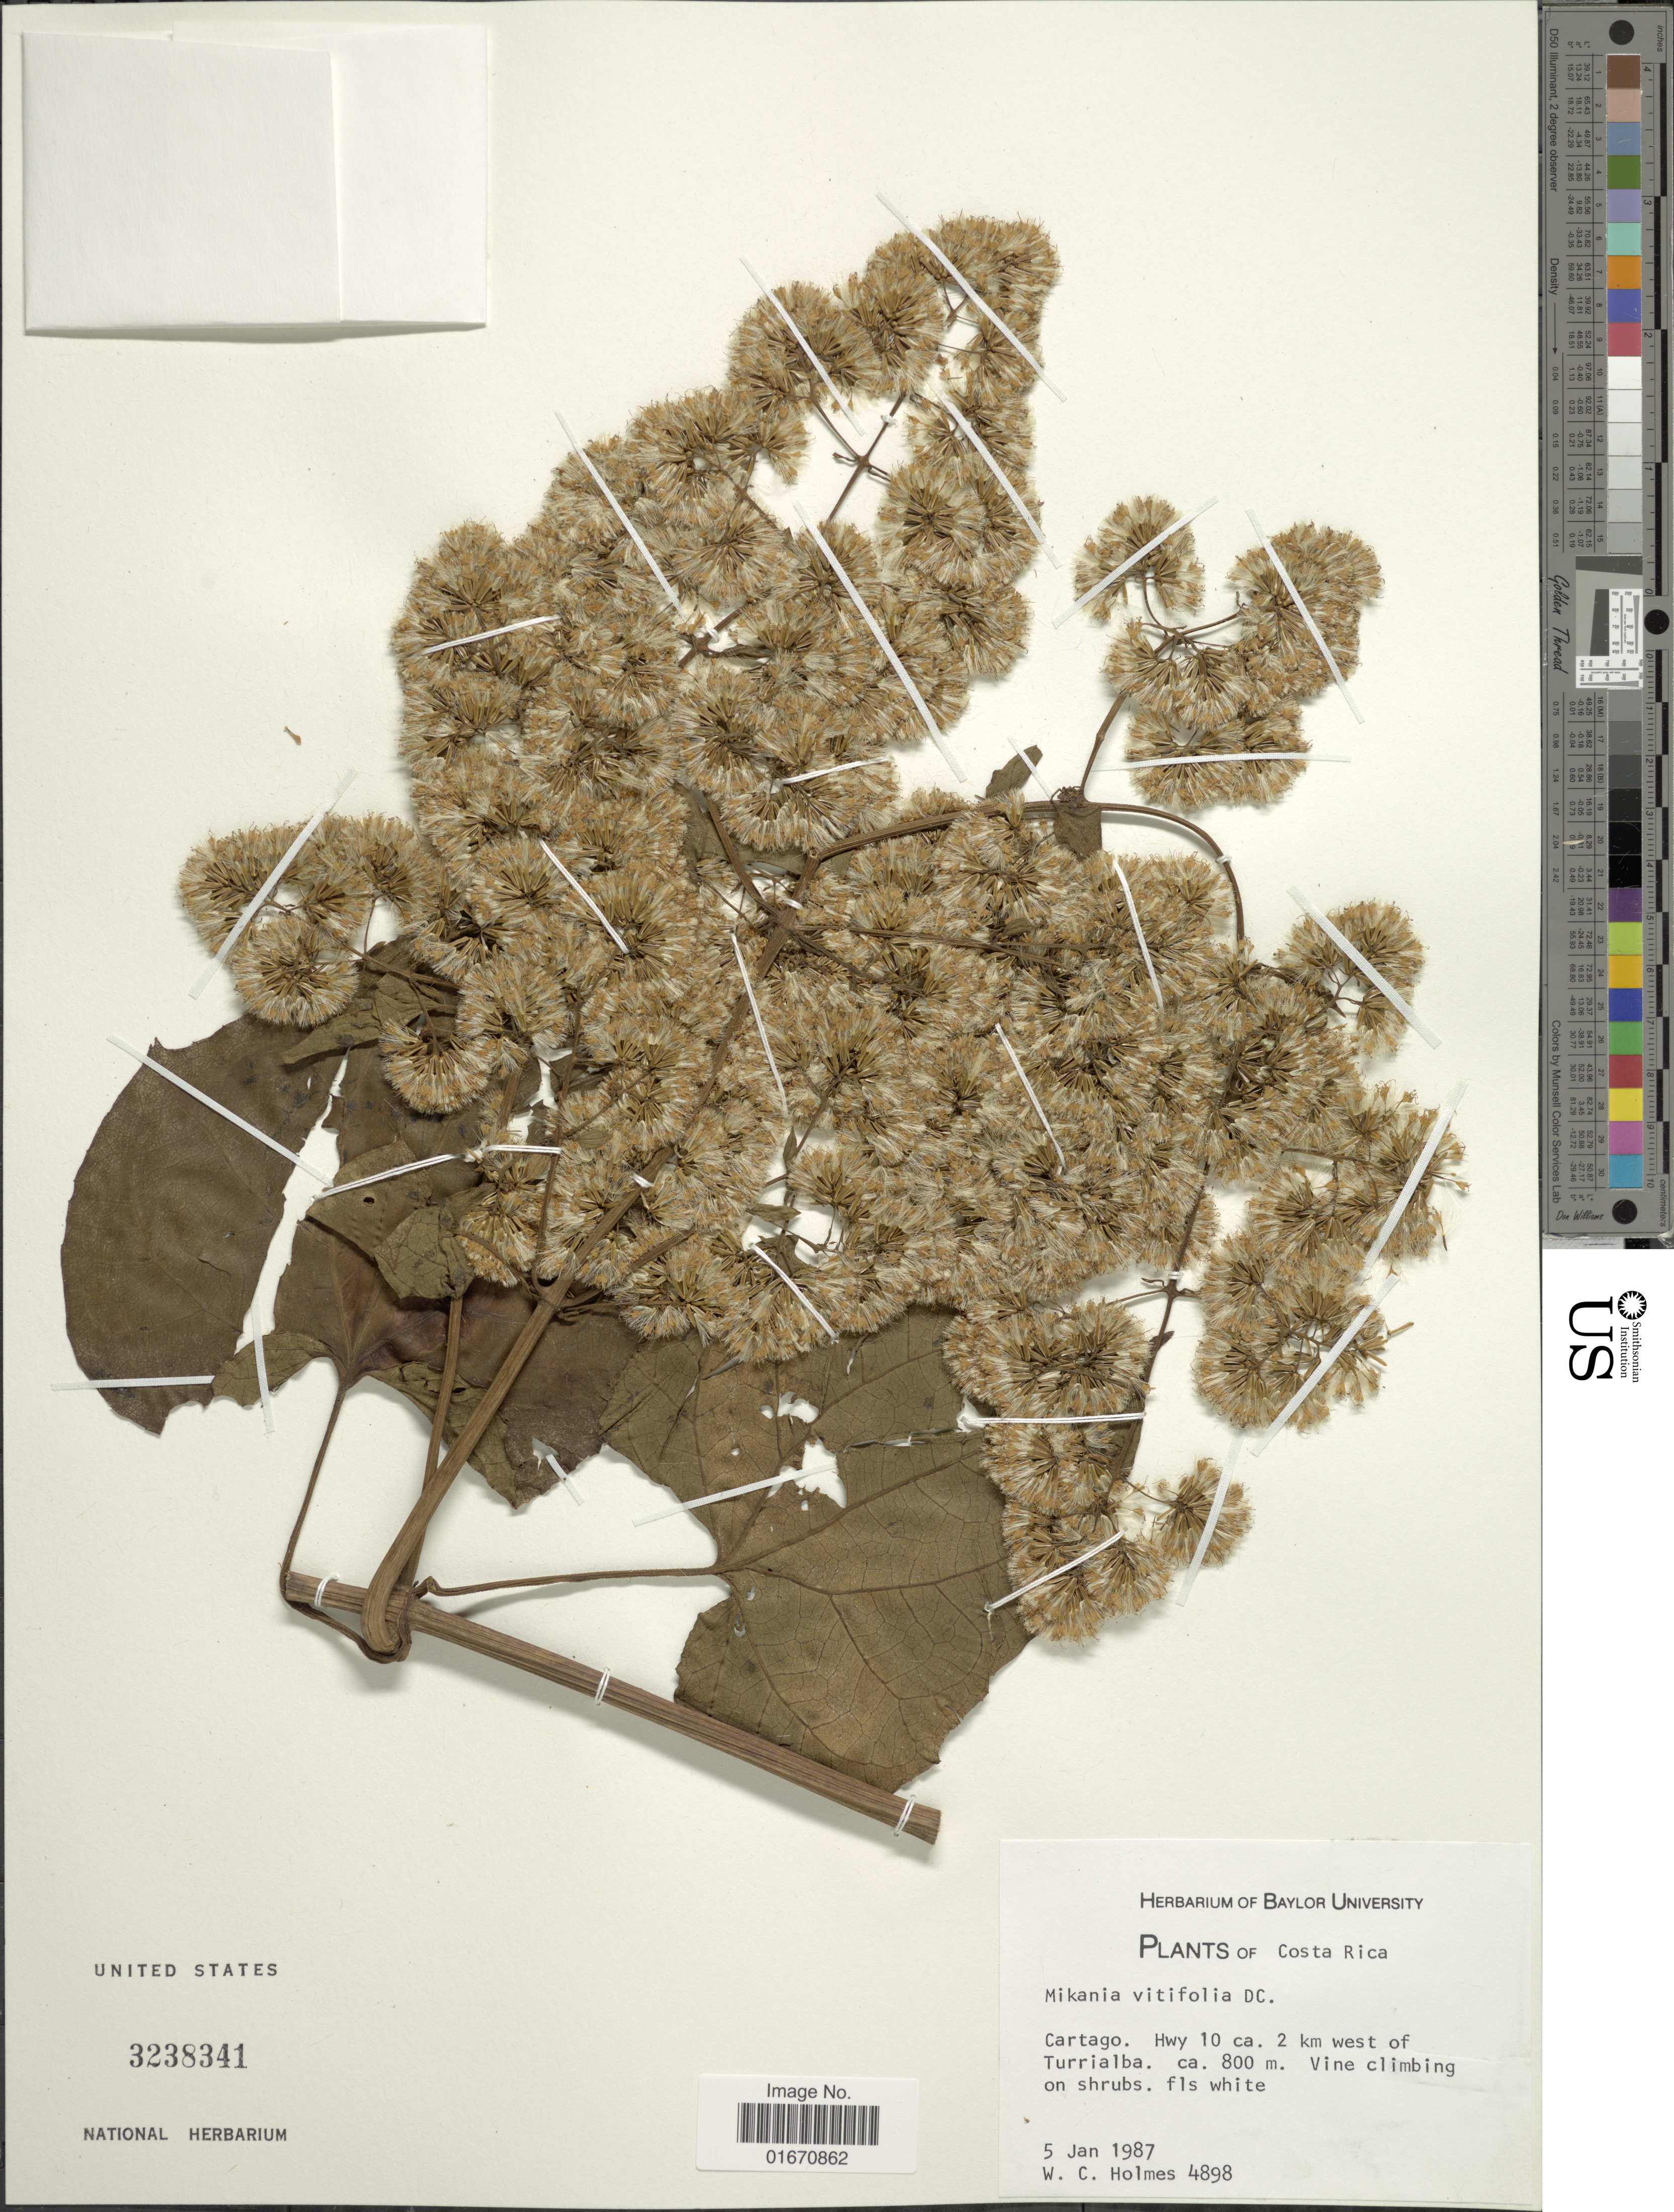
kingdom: Plantae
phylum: Tracheophyta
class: Magnoliopsida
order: Asterales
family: Asteraceae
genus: Mikania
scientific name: Mikania vitifolia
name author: DC.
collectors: W. Holmes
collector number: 4898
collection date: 1987-01-05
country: Costa Rica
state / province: Cartago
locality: Hwy 10 ca 2 km west of Turrialba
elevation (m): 800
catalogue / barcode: US 3238341